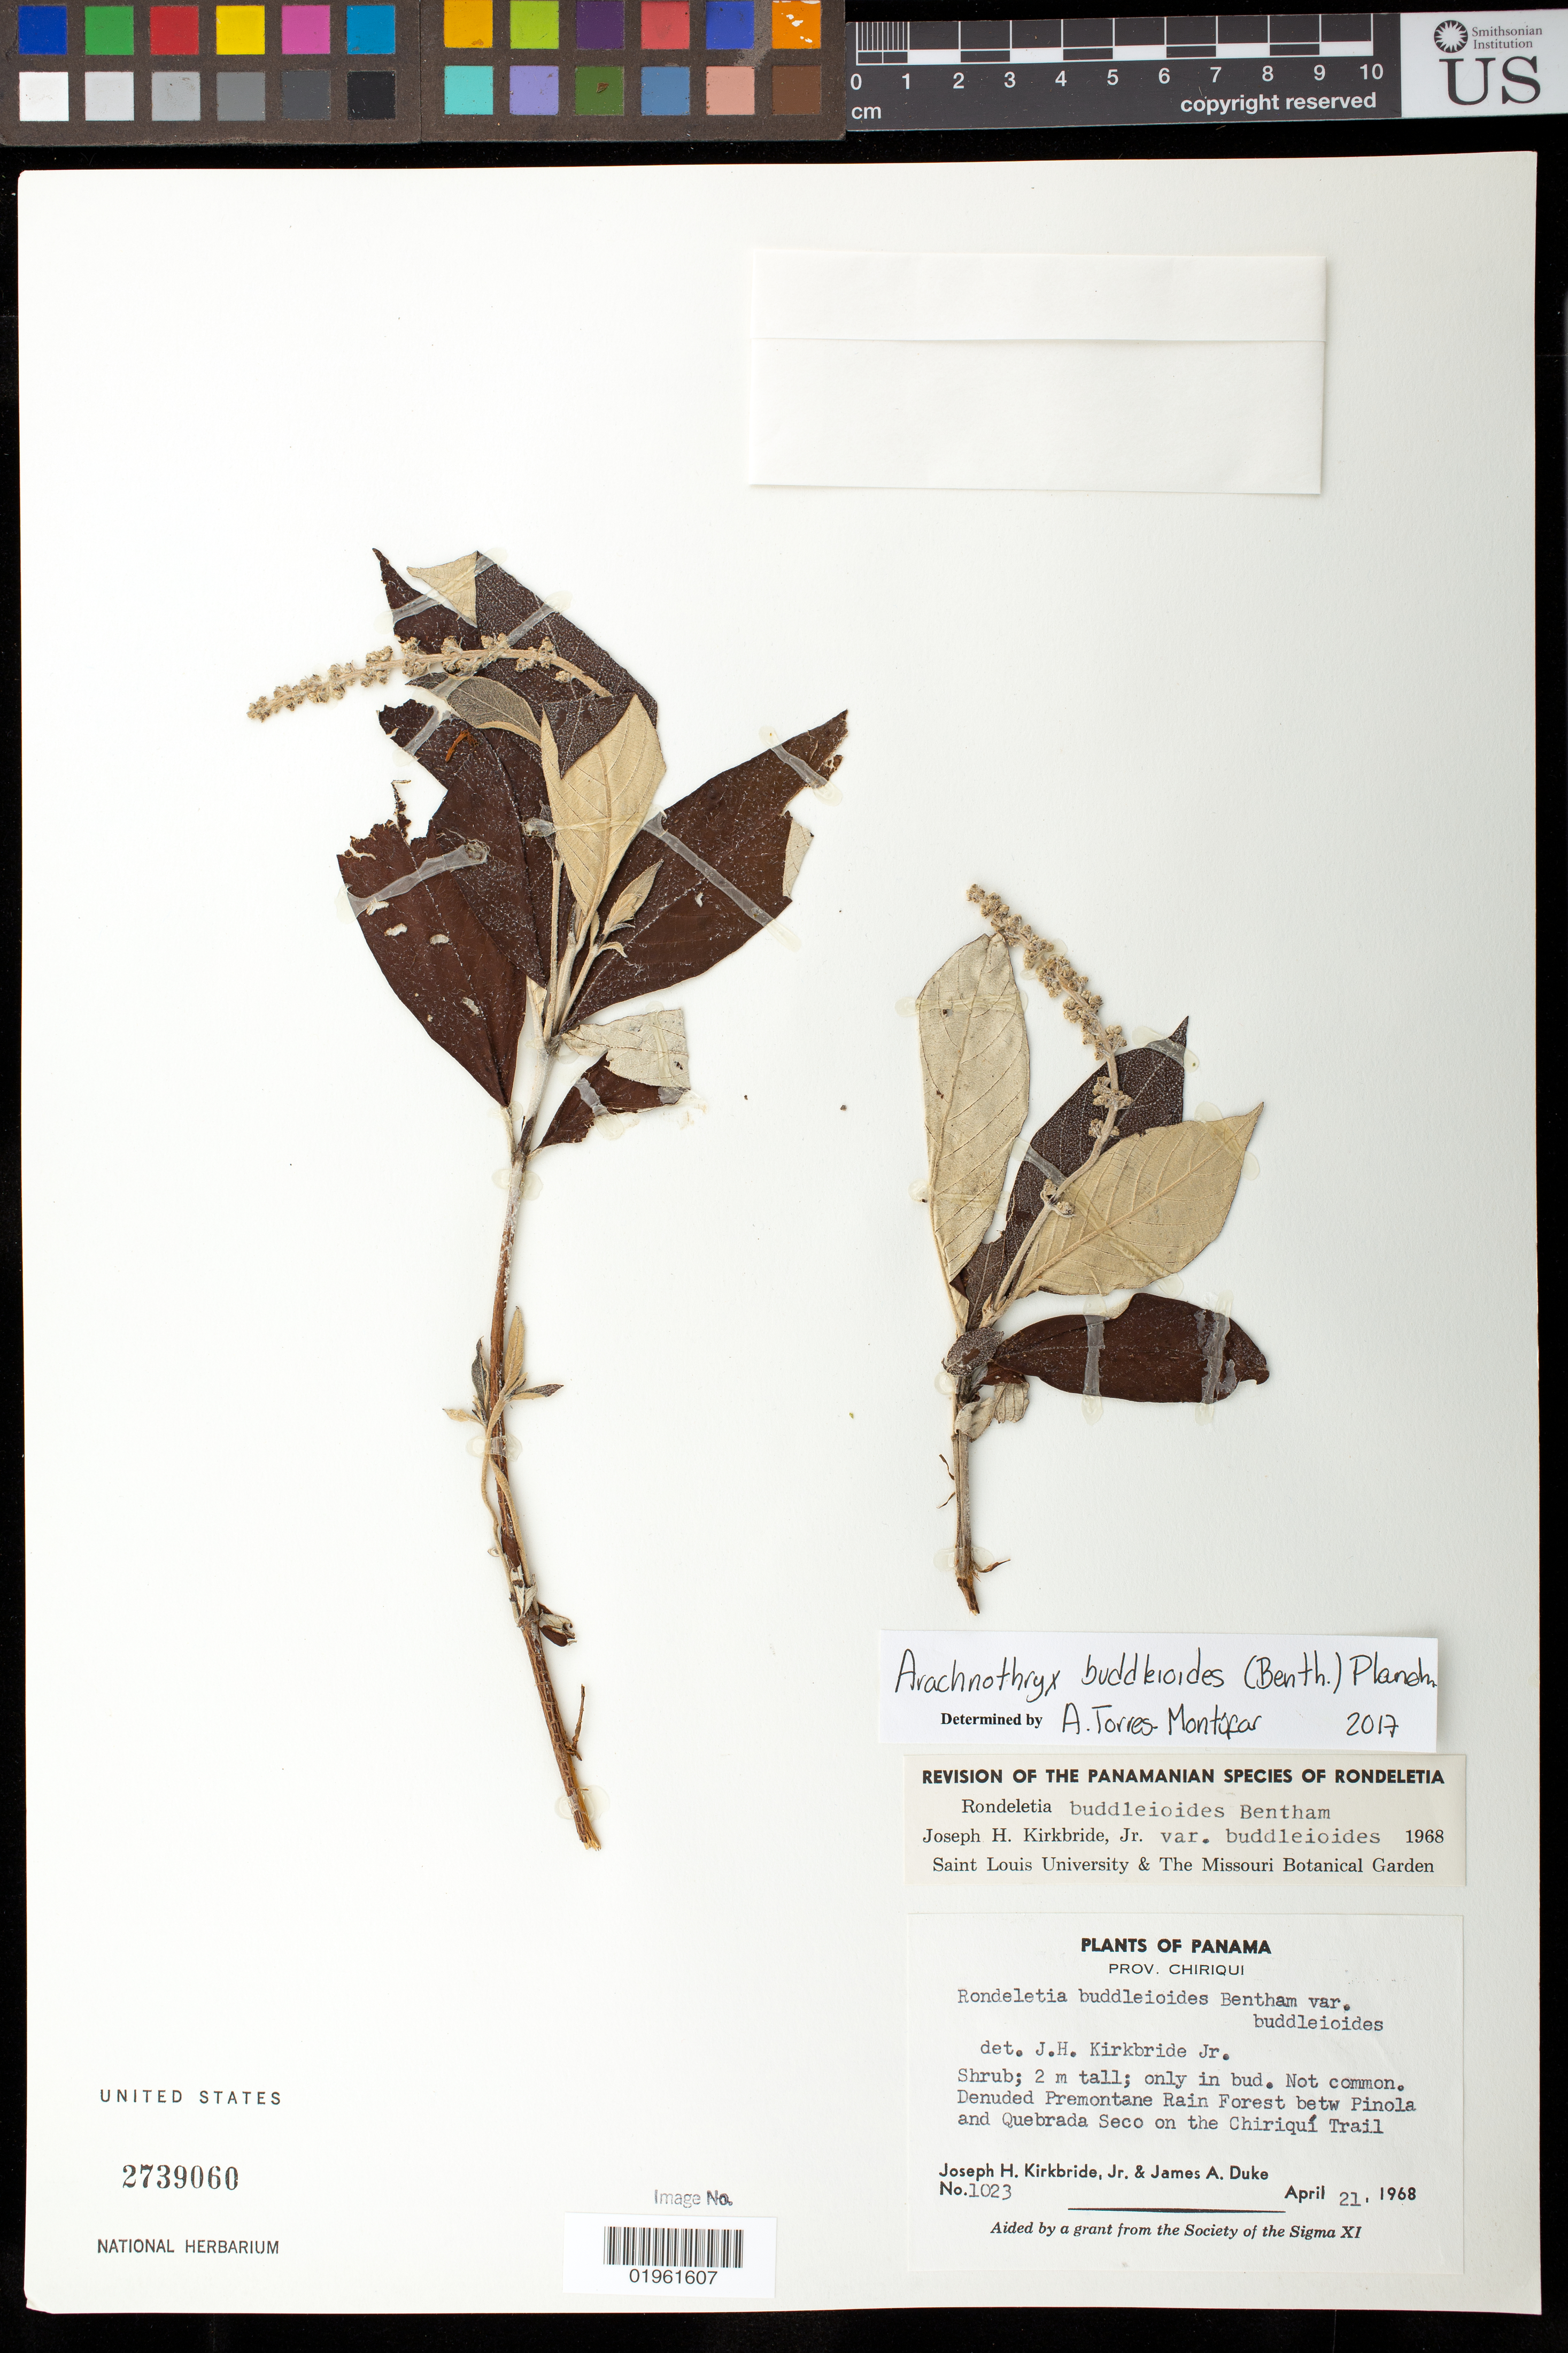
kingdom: Plantae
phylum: Tracheophyta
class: Magnoliopsida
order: Gentianales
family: Rubiaceae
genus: Arachnothryx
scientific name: Arachnothryx buddleioides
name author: (Benth.) Planch.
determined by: Montúfar, Alejandro Torres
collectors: J. H. Kirkbride & J. A. Duke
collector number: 1023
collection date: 1968-04-21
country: Panama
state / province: Chiriqui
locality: Denuded Premontane Rain Forest betw Pinola and Quebrada Seco on the Chiriqui Trail.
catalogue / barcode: US 2739060